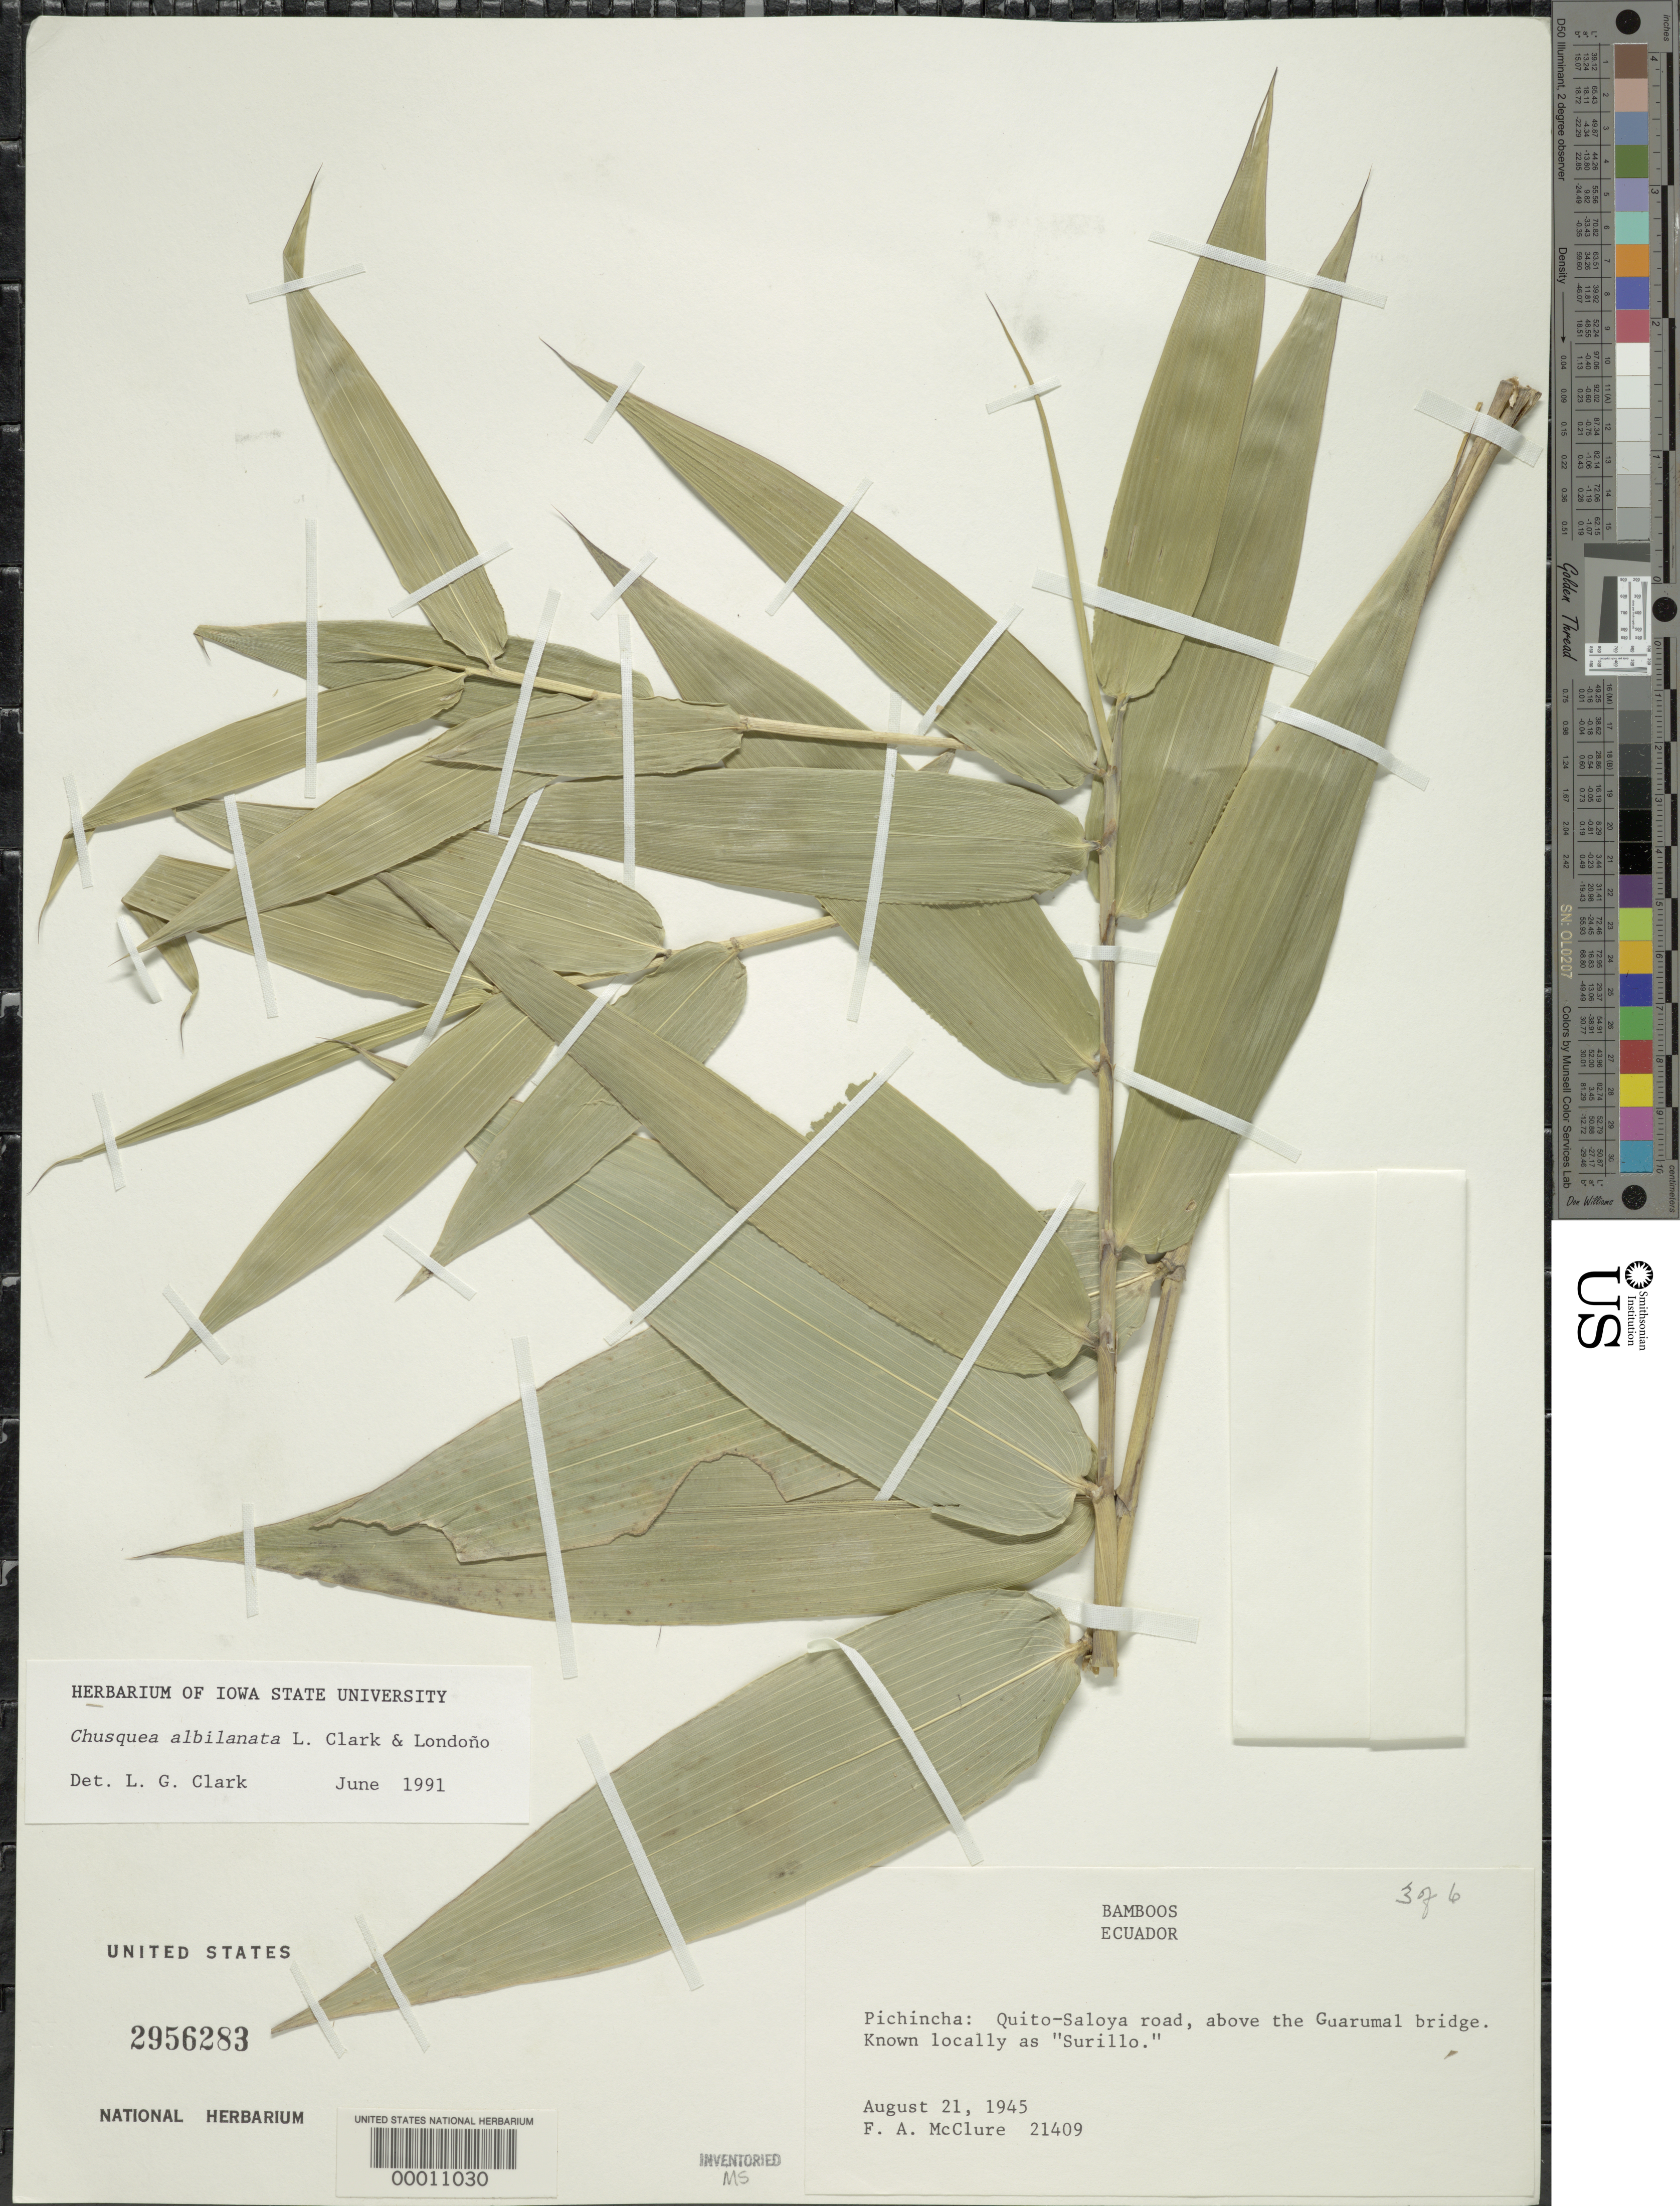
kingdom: Plantae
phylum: Tracheophyta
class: Liliopsida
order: Poales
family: Poaceae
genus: Chusquea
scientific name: Chusquea albilanata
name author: L.G. Clark & Londoño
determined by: Clark, Lynn G., (ISC), Iowa State University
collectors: F. A. McClure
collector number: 21409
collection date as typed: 21 Aug 1945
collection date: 1945-08-21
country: Ecuador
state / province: Pichincha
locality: Quito, saloya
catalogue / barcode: US 2956283